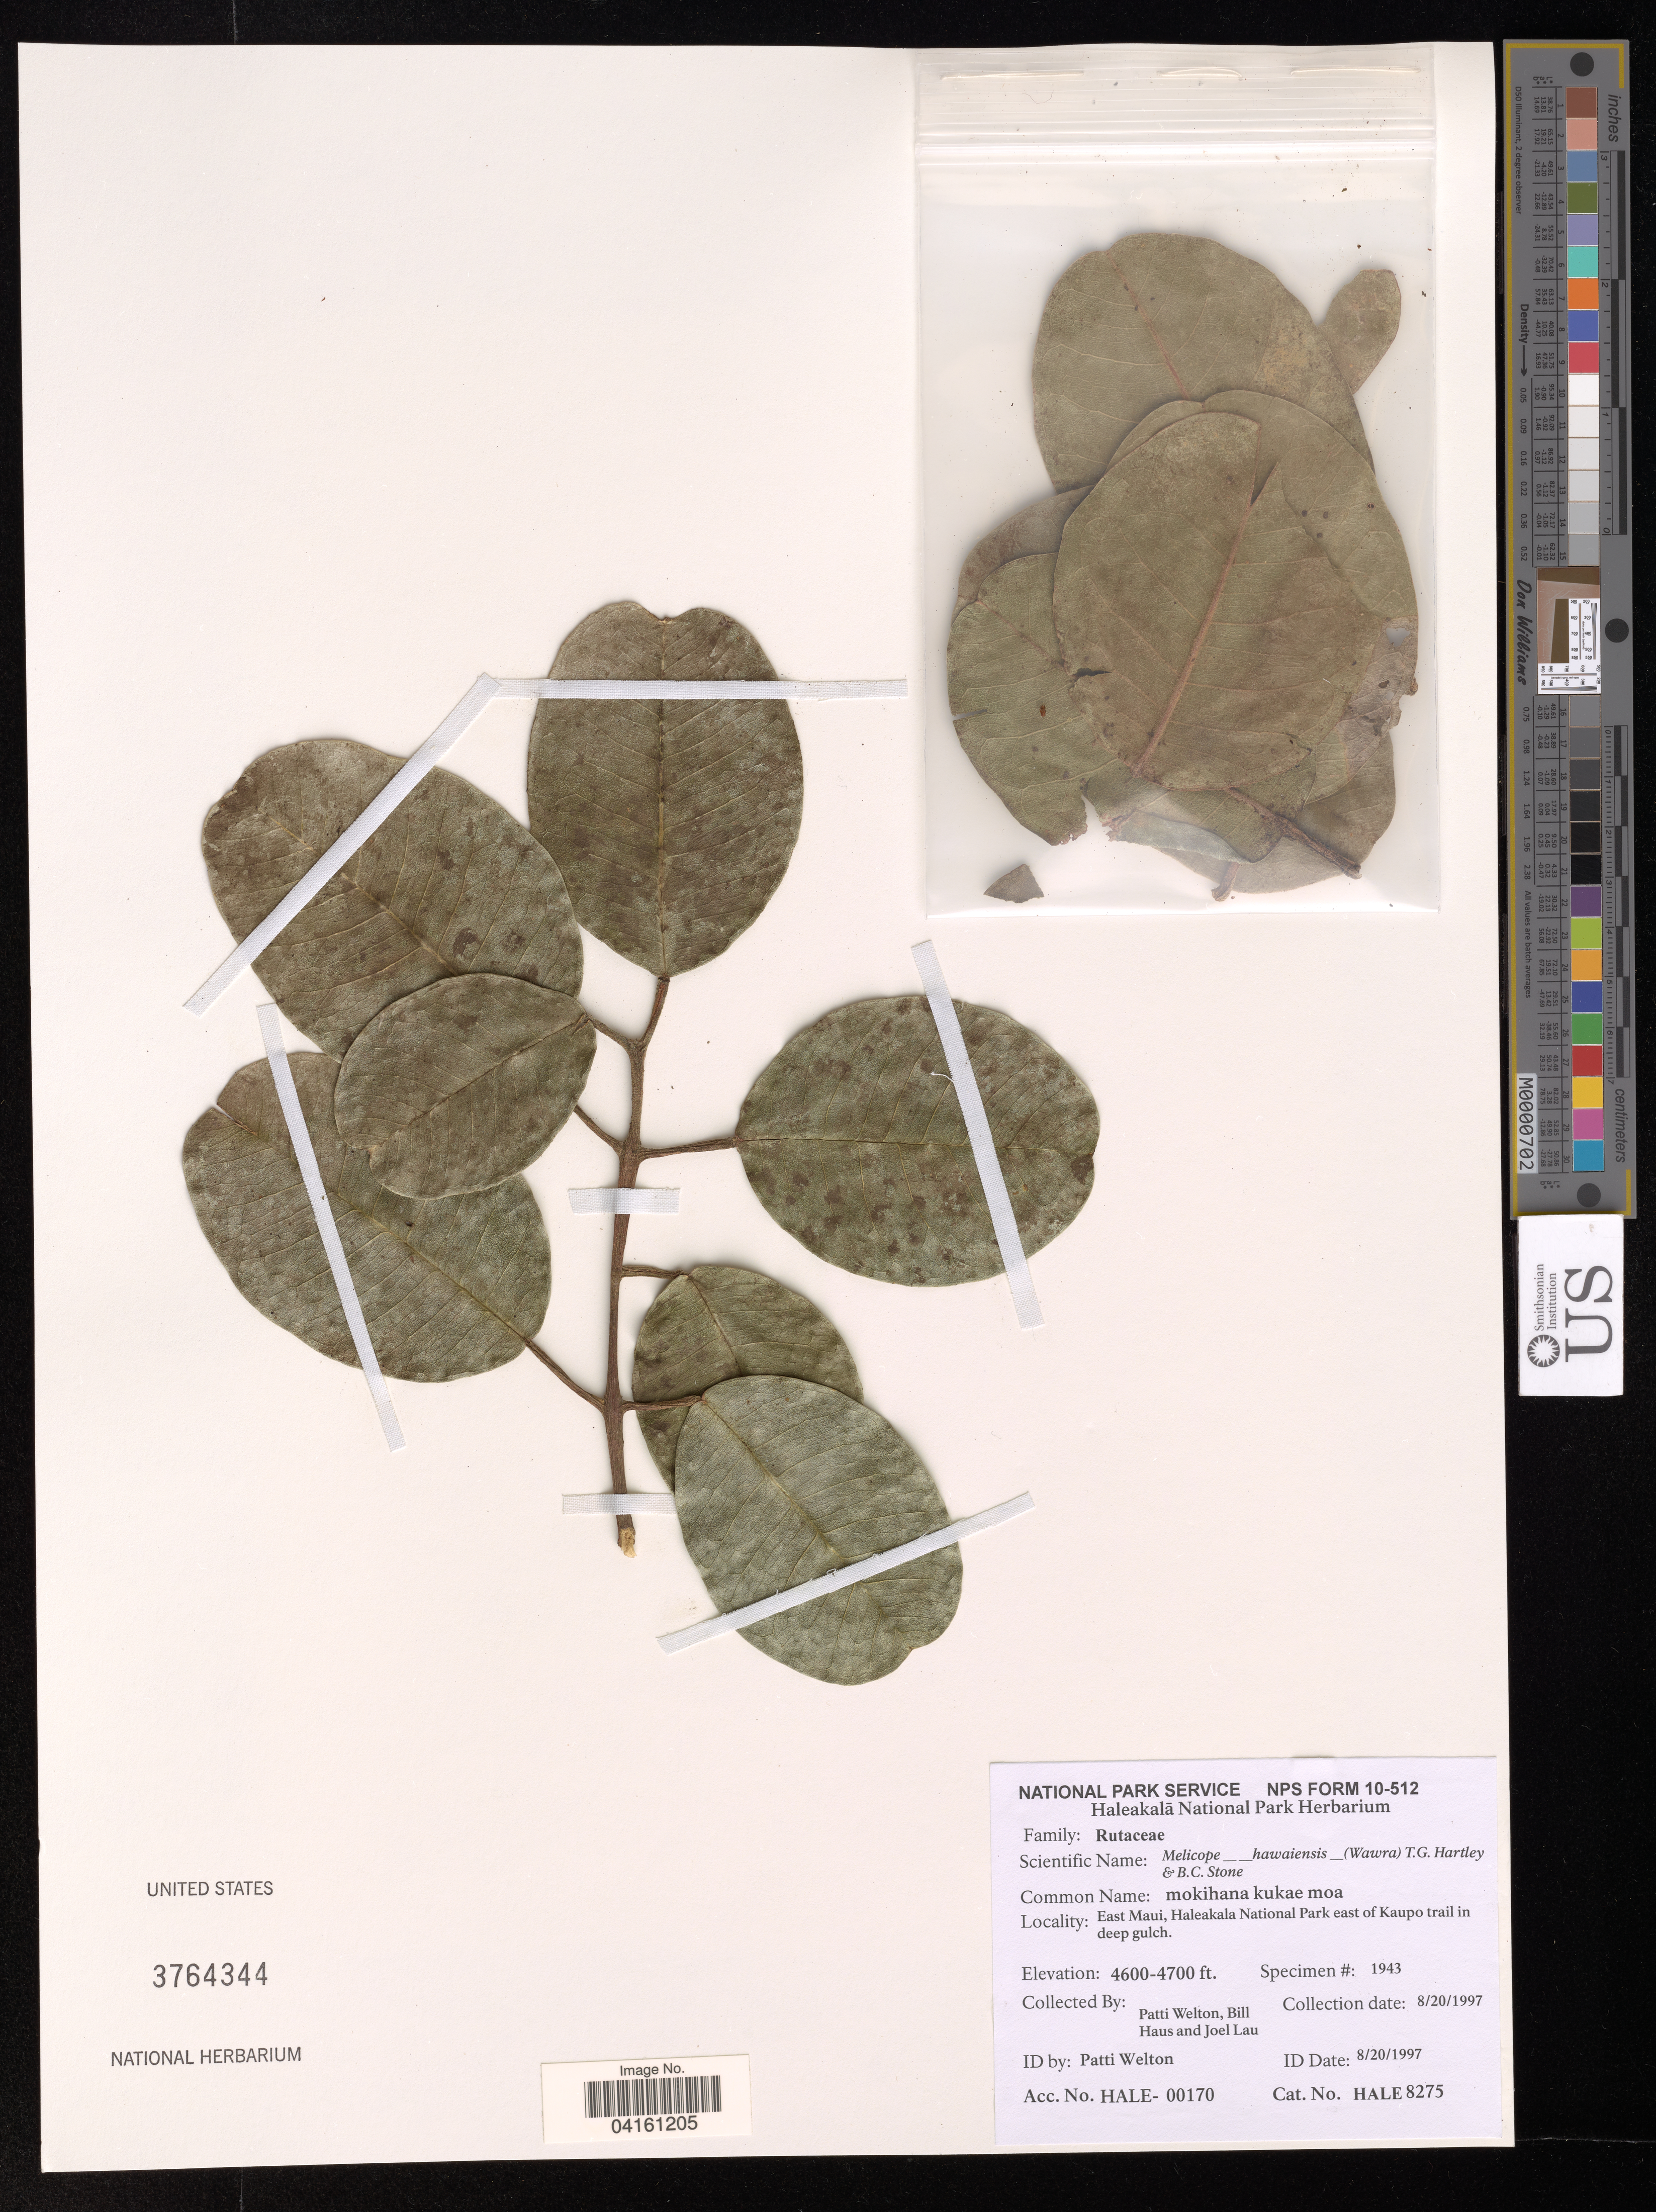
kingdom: Plantae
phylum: Tracheophyta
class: Magnoliopsida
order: Sapindales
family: Rutaceae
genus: Melicope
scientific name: Melicope hawaiensis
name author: (Wawra) T.G. Hartley & B.C. Stone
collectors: P. Welton, B. Haus & J. Lau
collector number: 1943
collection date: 1997-08-20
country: United States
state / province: Hawaii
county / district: Maui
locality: East Maui, Haleakala National Park east of Kaupo trail in deep gulch.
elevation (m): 1402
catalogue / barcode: US 3764344